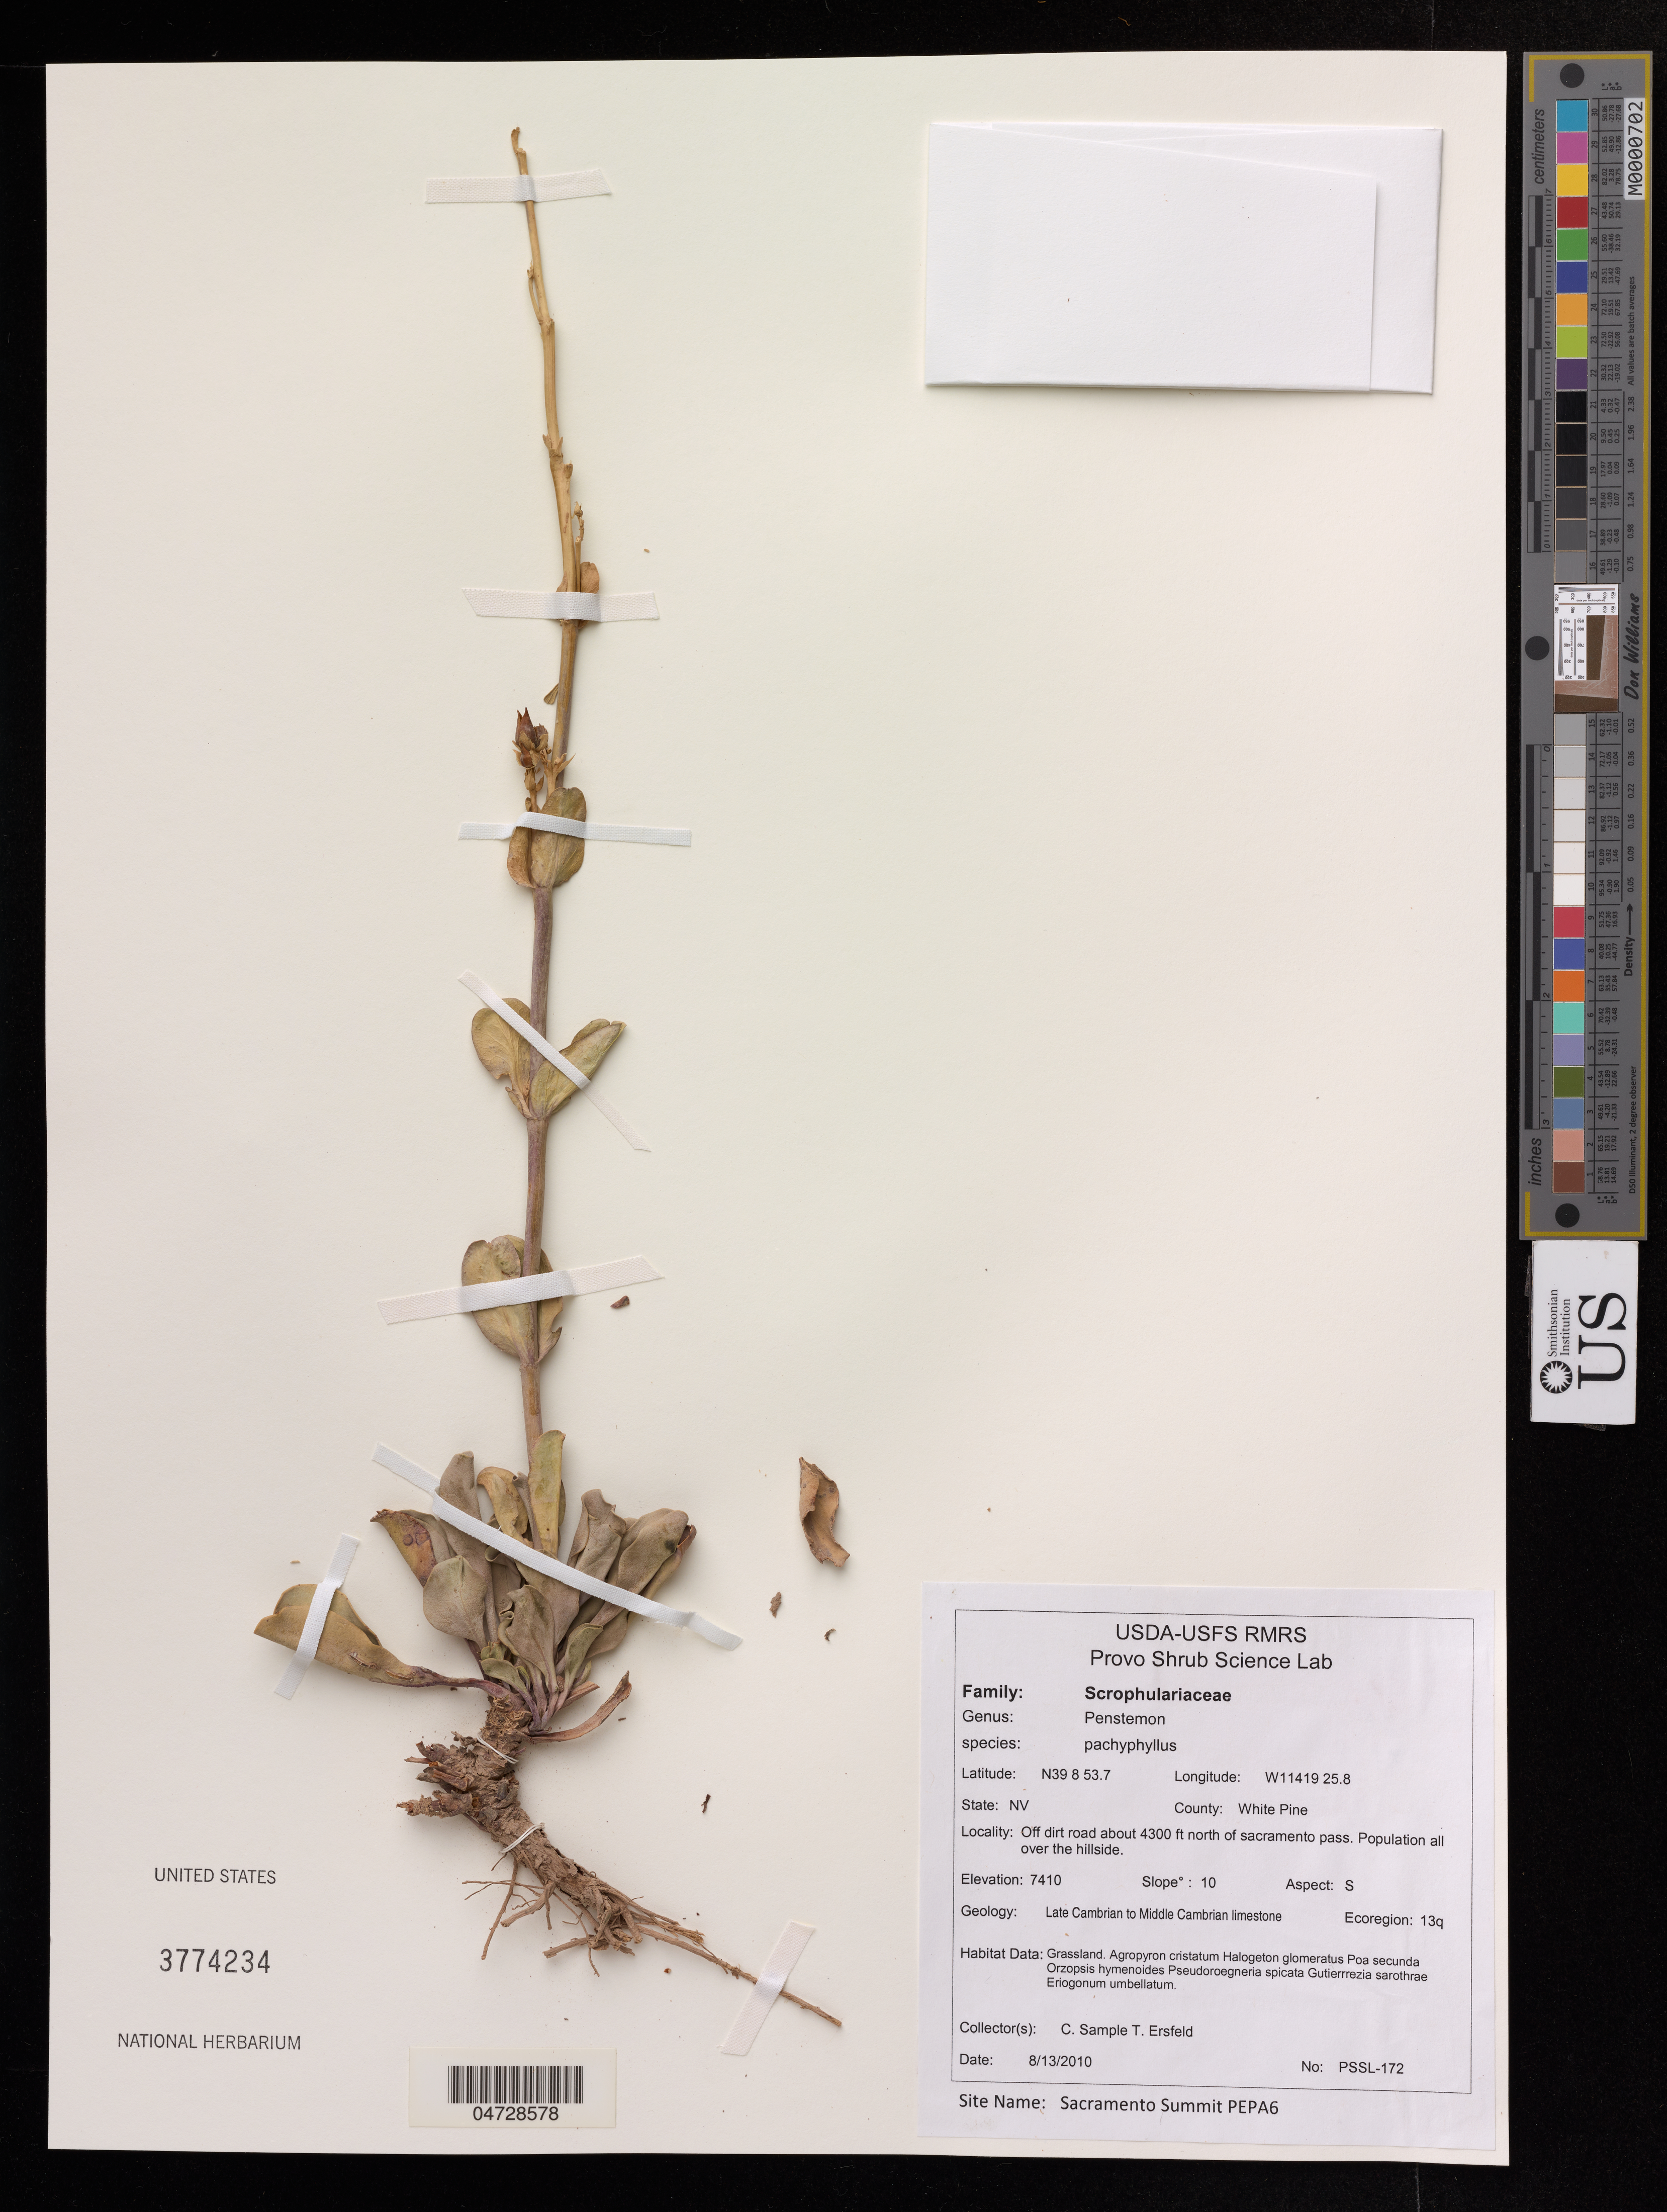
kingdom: Plantae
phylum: Tracheophyta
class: Magnoliopsida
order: Lamiales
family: Plantaginaceae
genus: Penstemon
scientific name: Penstemon pachyphyllus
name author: A. Gray ex Rydb.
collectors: C. Sample & T. Ersfeld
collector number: PSSL-172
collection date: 2010-08-13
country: United States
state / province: Nevada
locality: County: White Pine, Off dirt road about 4300 ft north of sacramento pass.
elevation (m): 2259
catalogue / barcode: US 3774234